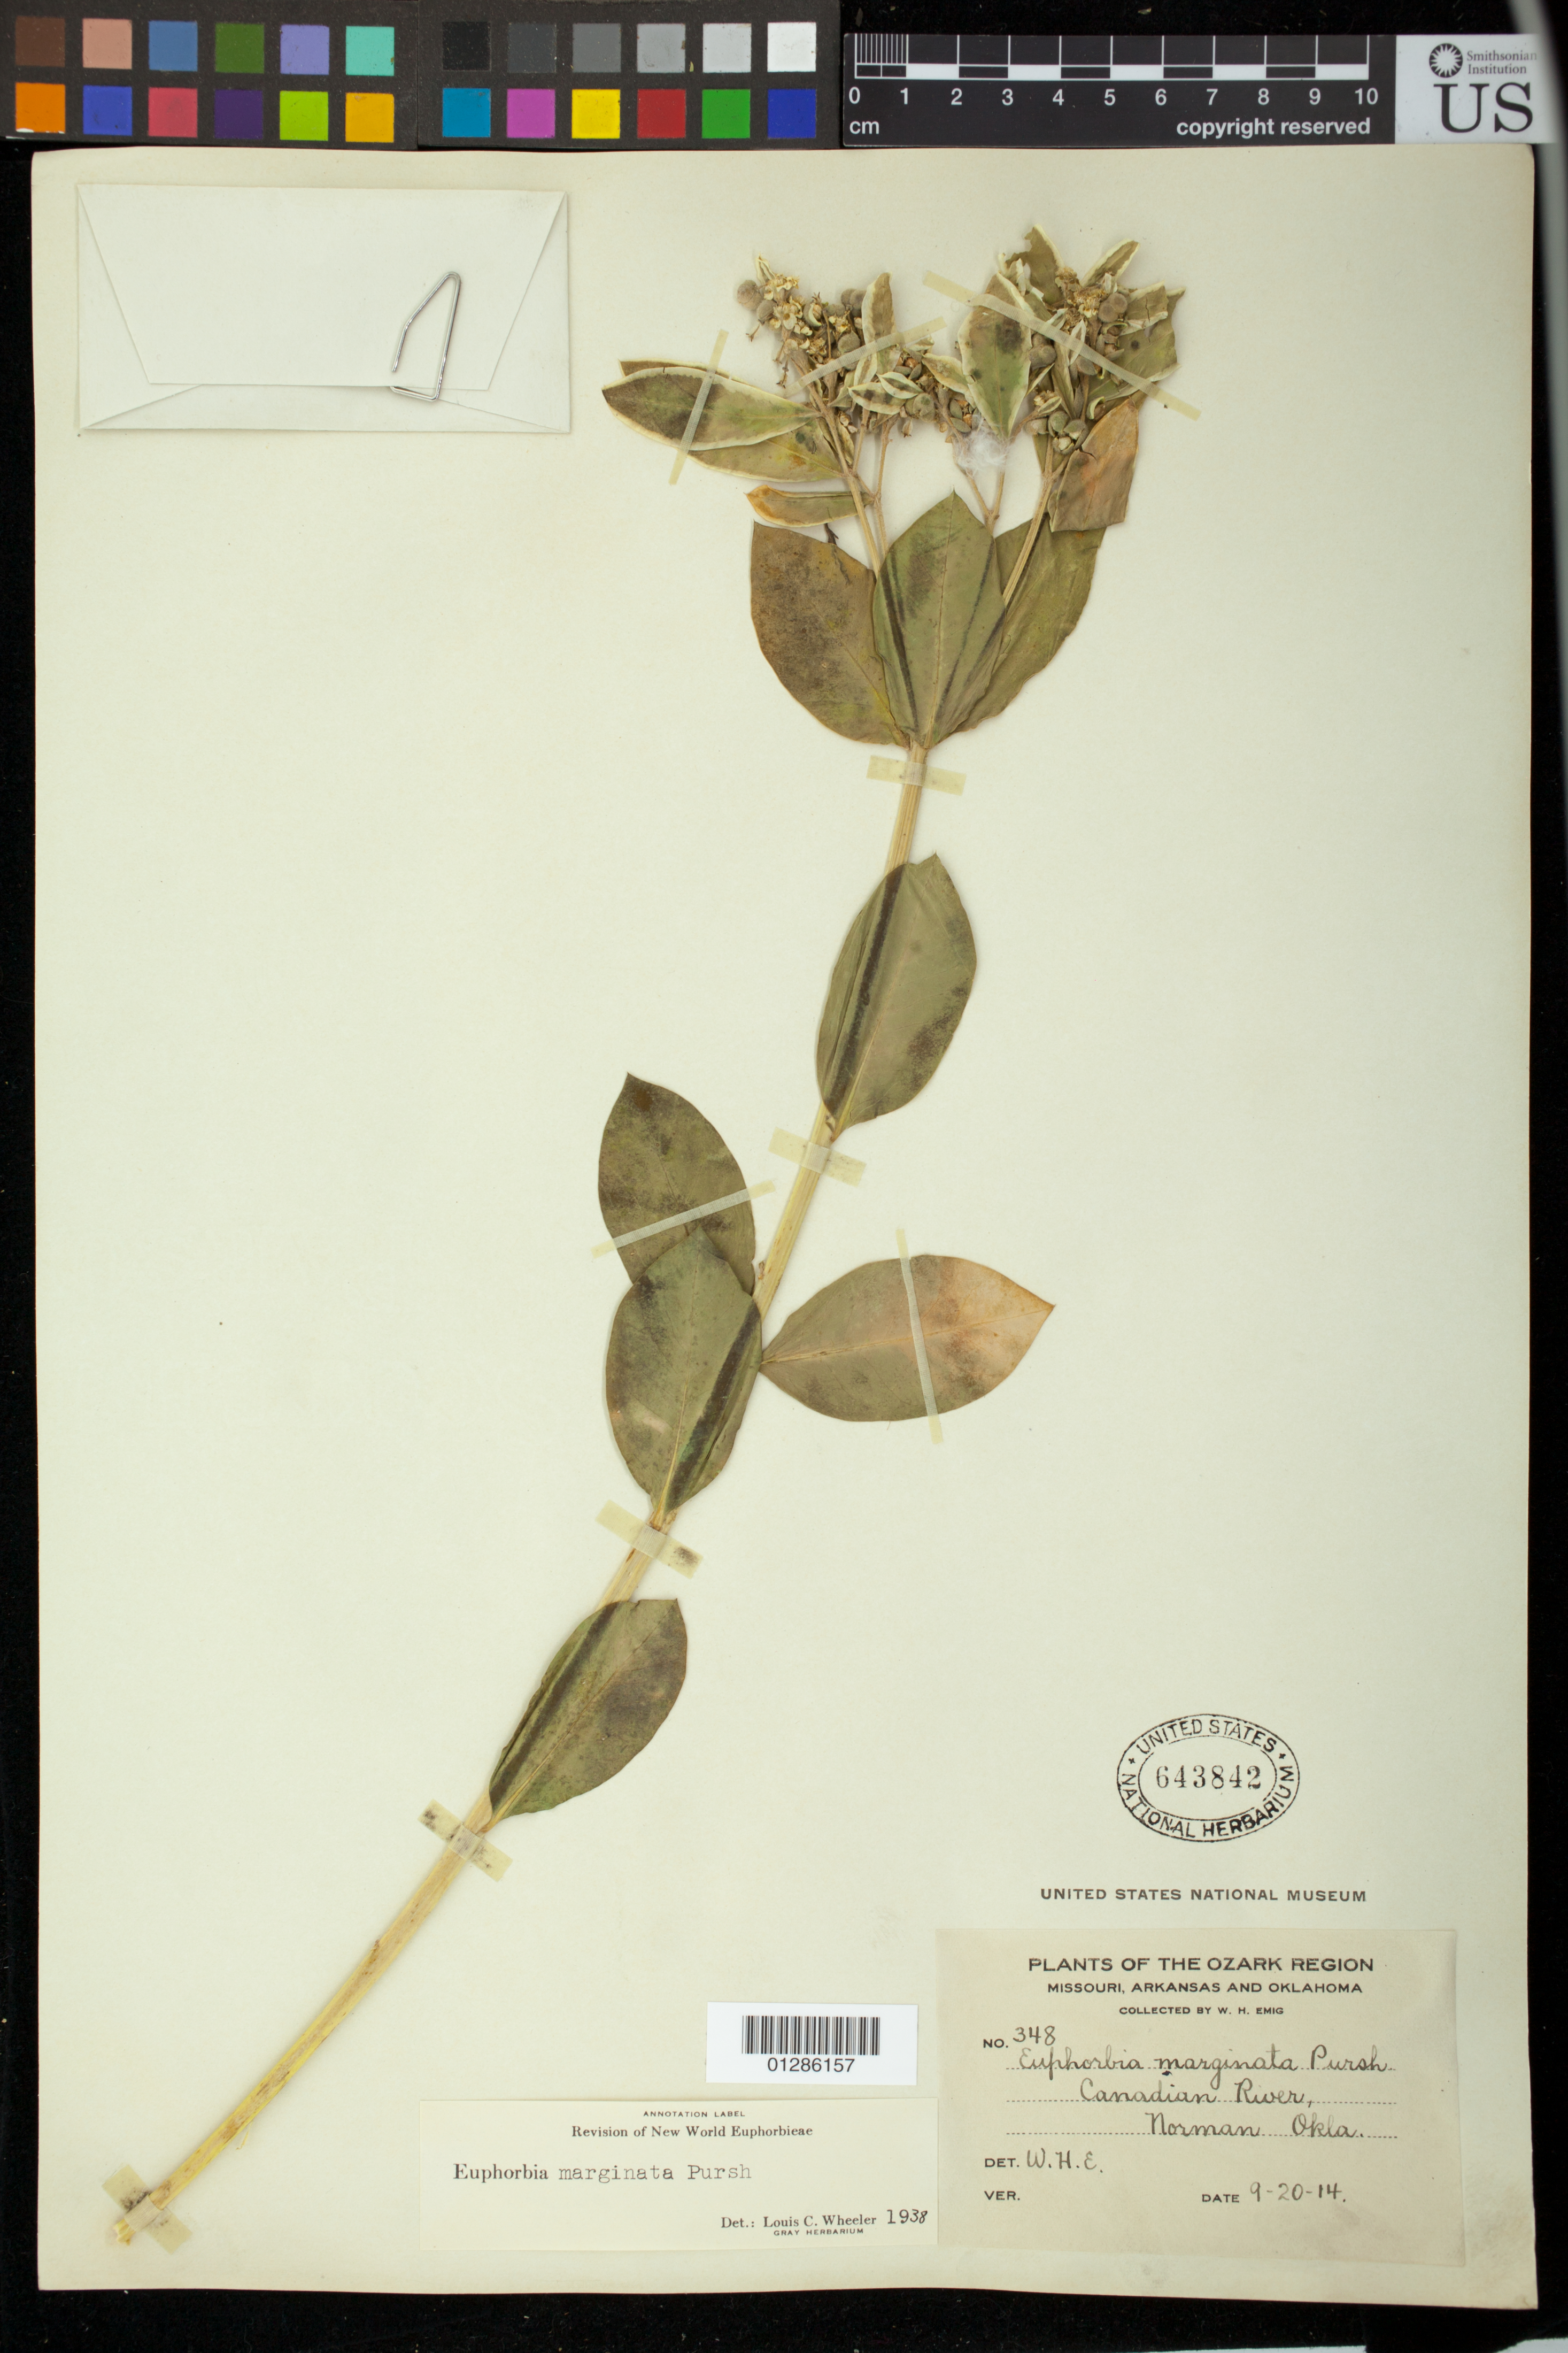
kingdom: Plantae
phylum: Tracheophyta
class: Magnoliopsida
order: Malpighiales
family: Euphorbiaceae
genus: Euphorbia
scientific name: Euphorbia marginata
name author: Pursh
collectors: W. H. Emig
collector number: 348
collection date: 1914-09-20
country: United States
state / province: Oklahoma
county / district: Cleveland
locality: Canadian River, Norman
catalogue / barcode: US 643842